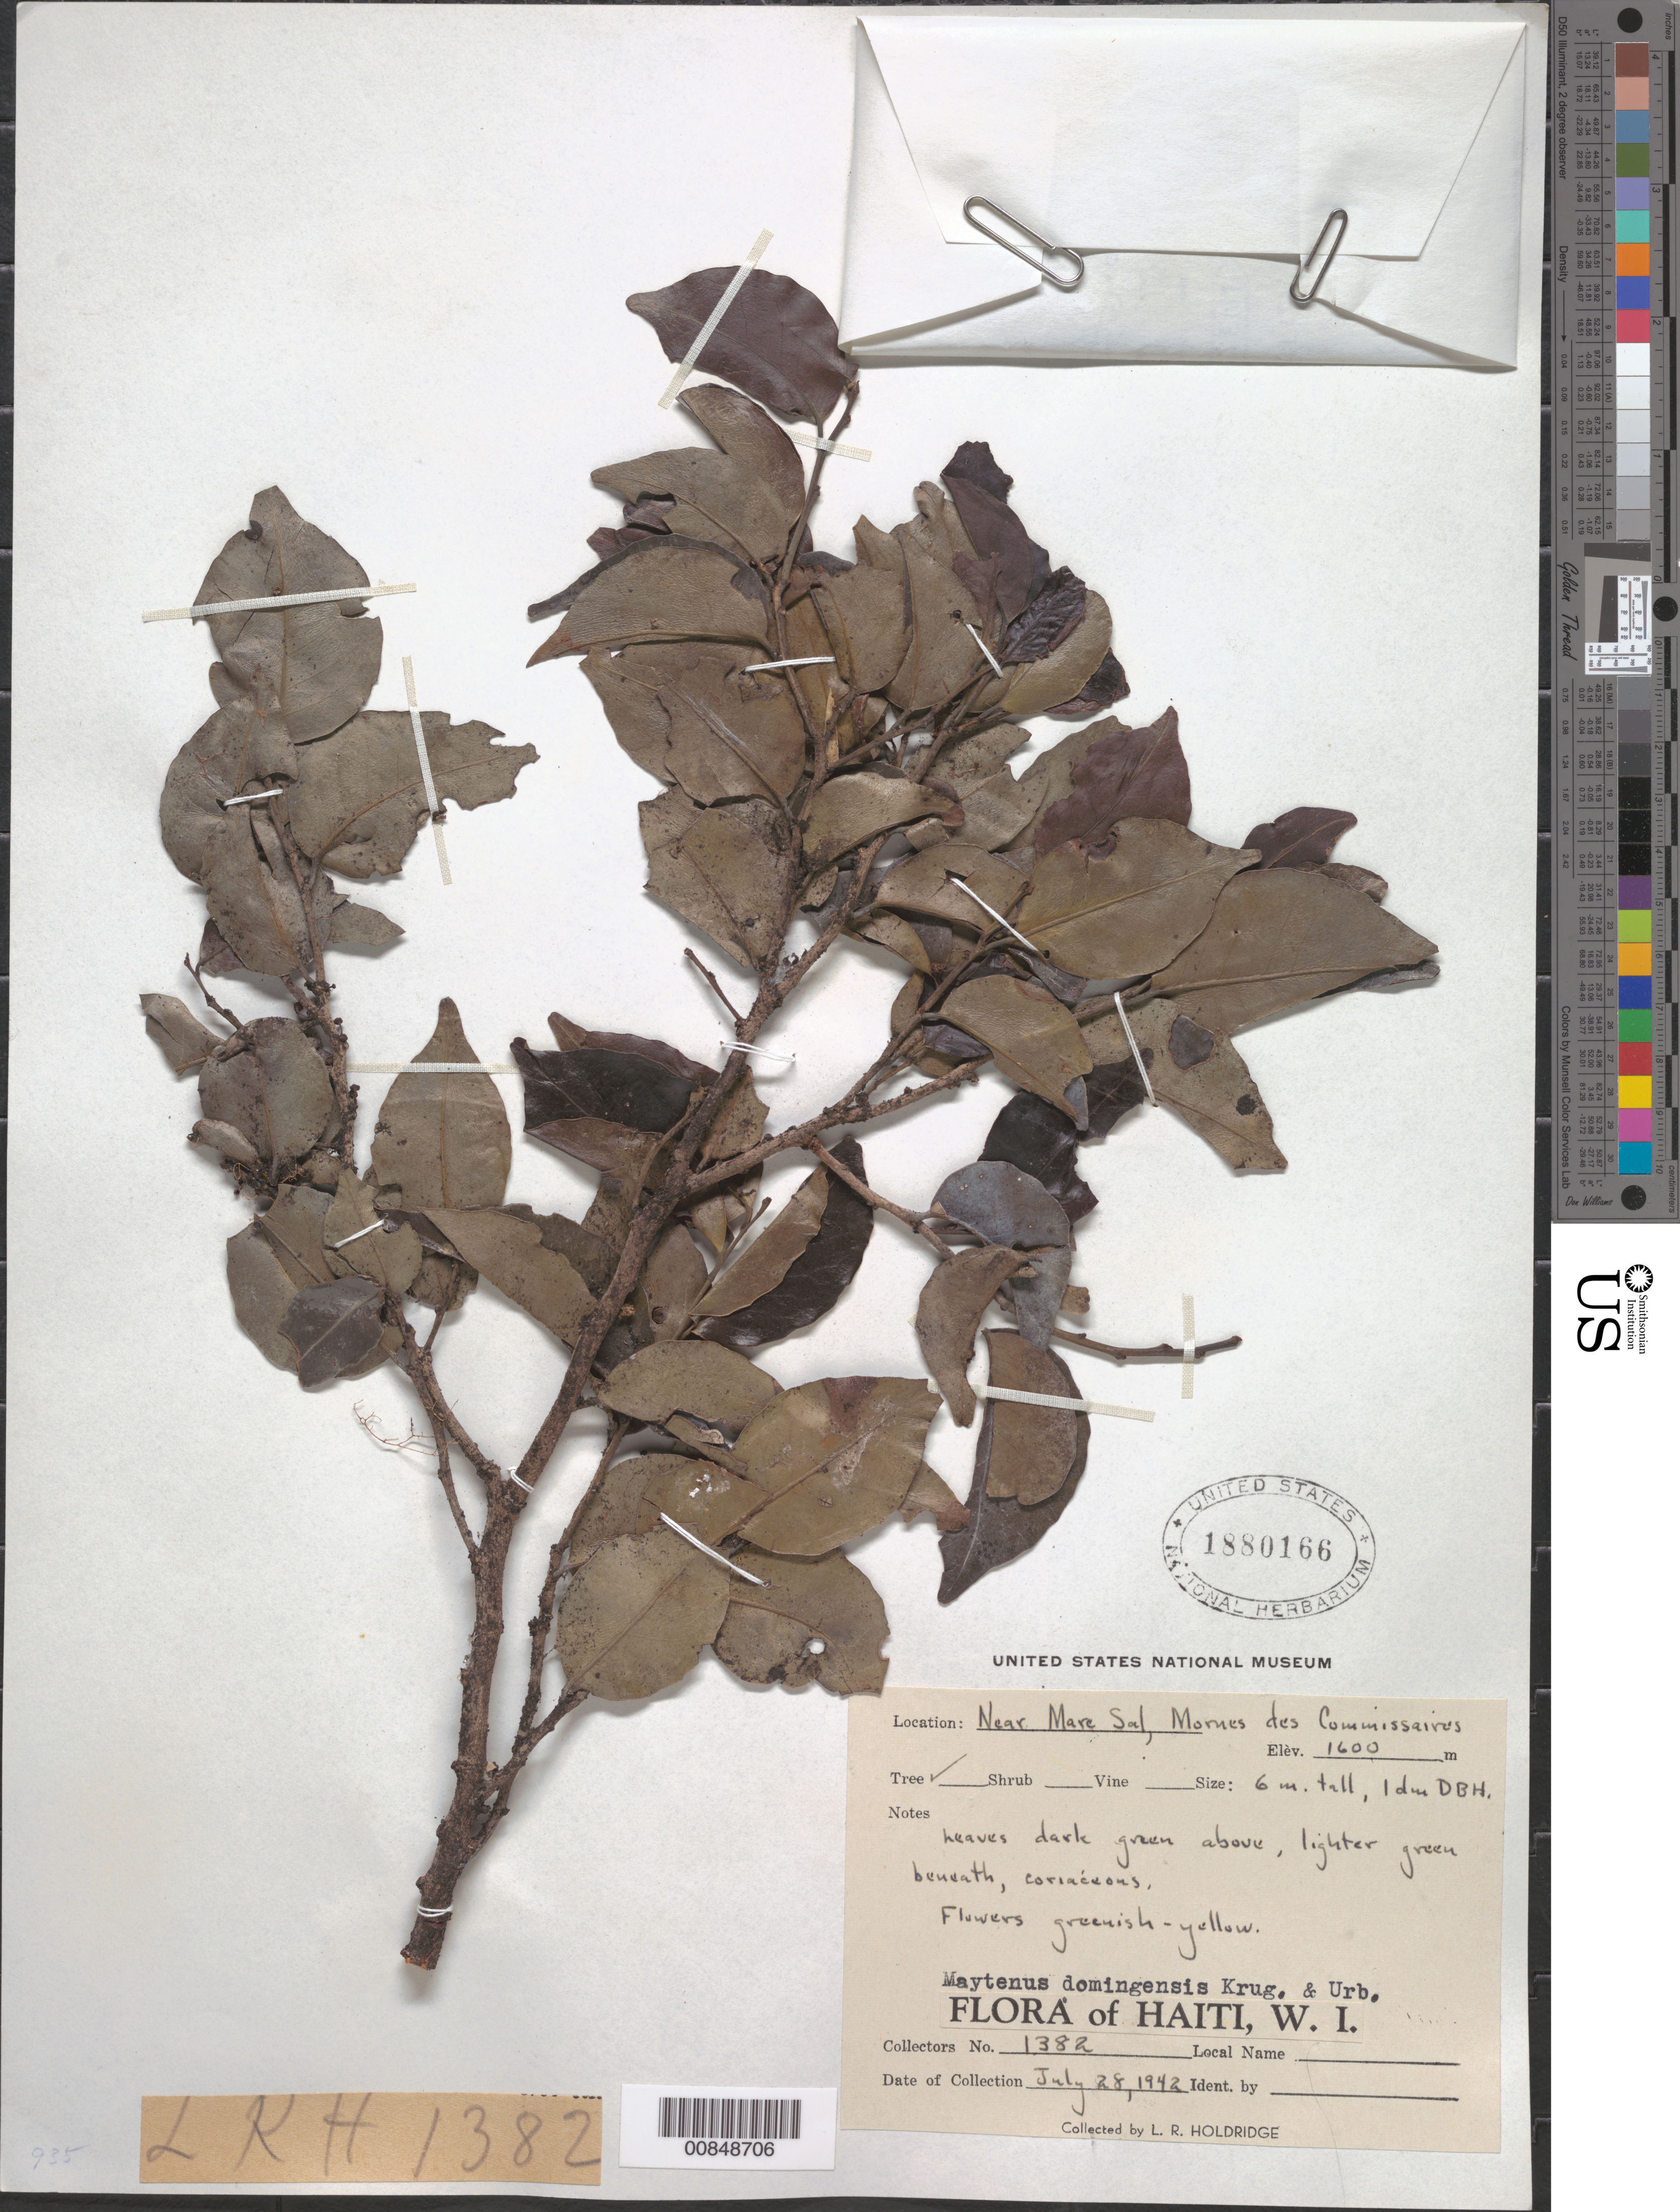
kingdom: Plantae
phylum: Tracheophyta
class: Magnoliopsida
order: Celastrales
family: Celastraceae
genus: Maytenus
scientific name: Maytenus domingensis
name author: Krug & Urb.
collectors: L. Holdridge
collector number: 1382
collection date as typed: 28 Jul 1942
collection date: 1942-07-28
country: Haiti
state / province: Ouest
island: Hispaniola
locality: Near Mare Sal, Mornes des Commissaires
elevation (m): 1600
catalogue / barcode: US 1880166